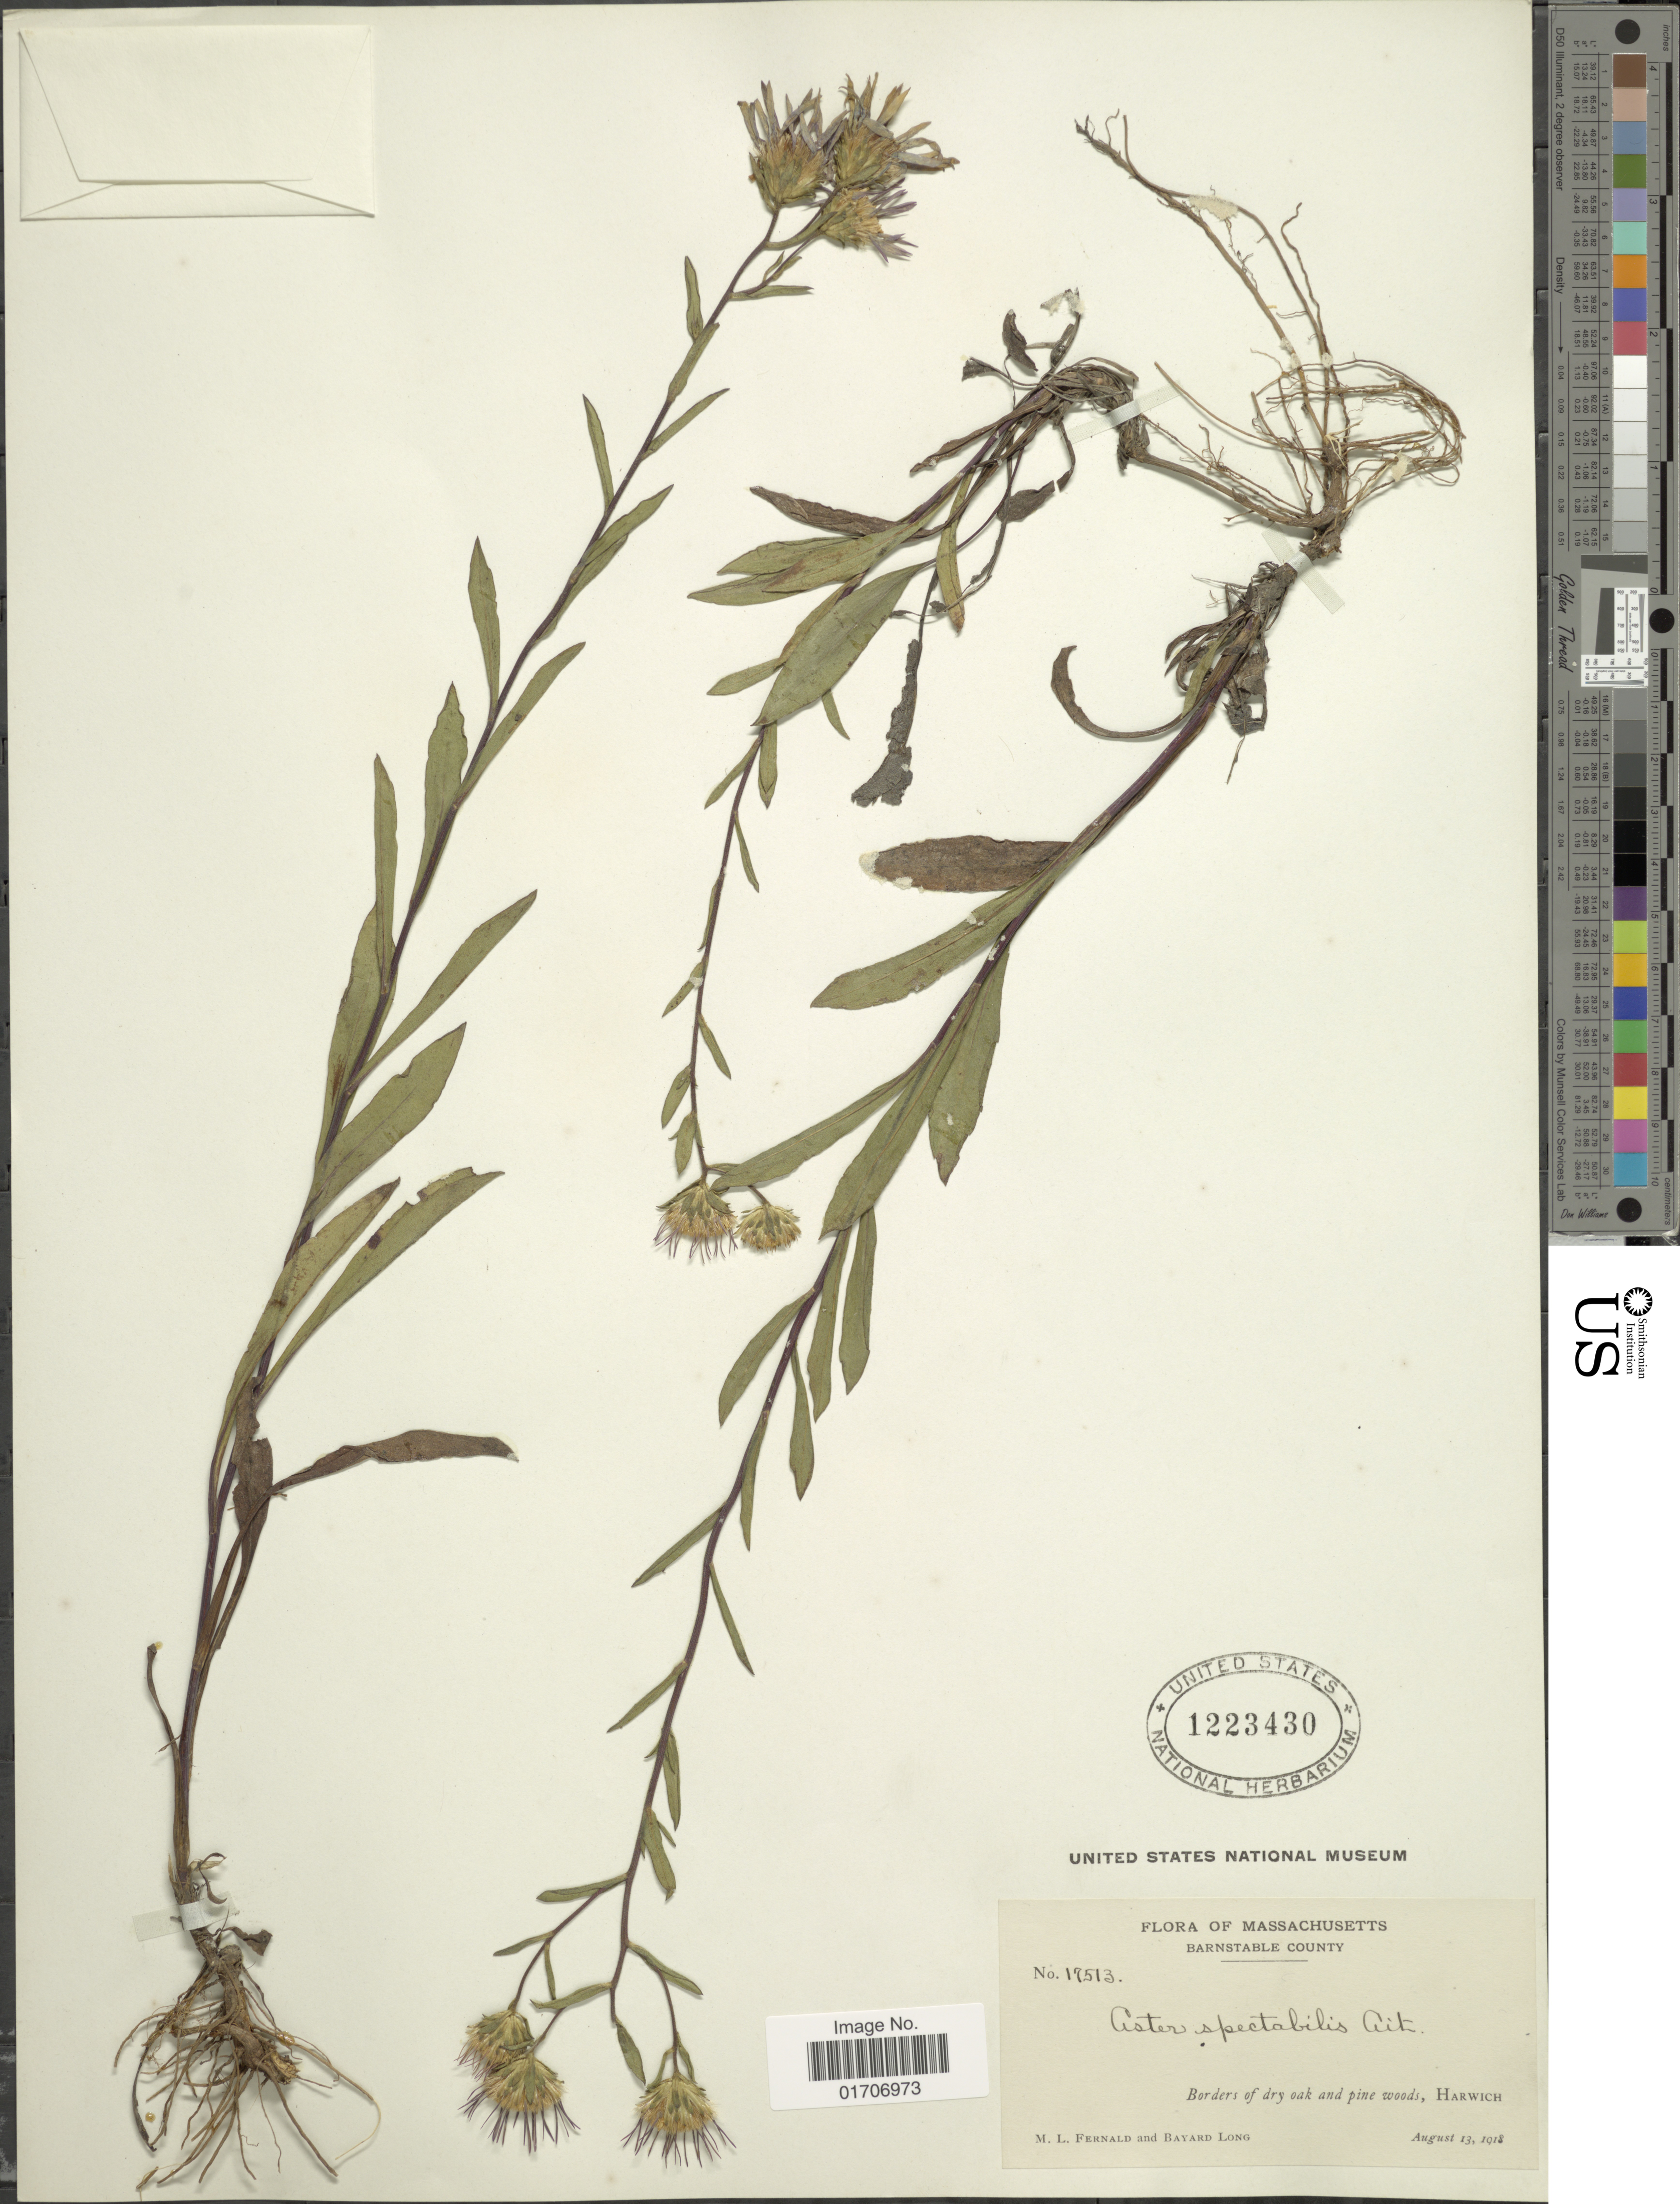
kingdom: Plantae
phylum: Tracheophyta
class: Magnoliopsida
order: Asterales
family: Asteraceae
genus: Eurybia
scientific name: Eurybia spectabilis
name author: (Aiton) G.L. Nesom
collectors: M. L. Fernald & B. Long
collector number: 17513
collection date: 1918-08-13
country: United States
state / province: Massachusetts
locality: Barnstable County. Borders of dry oak and pine woods, Harwich.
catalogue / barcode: US 1223430